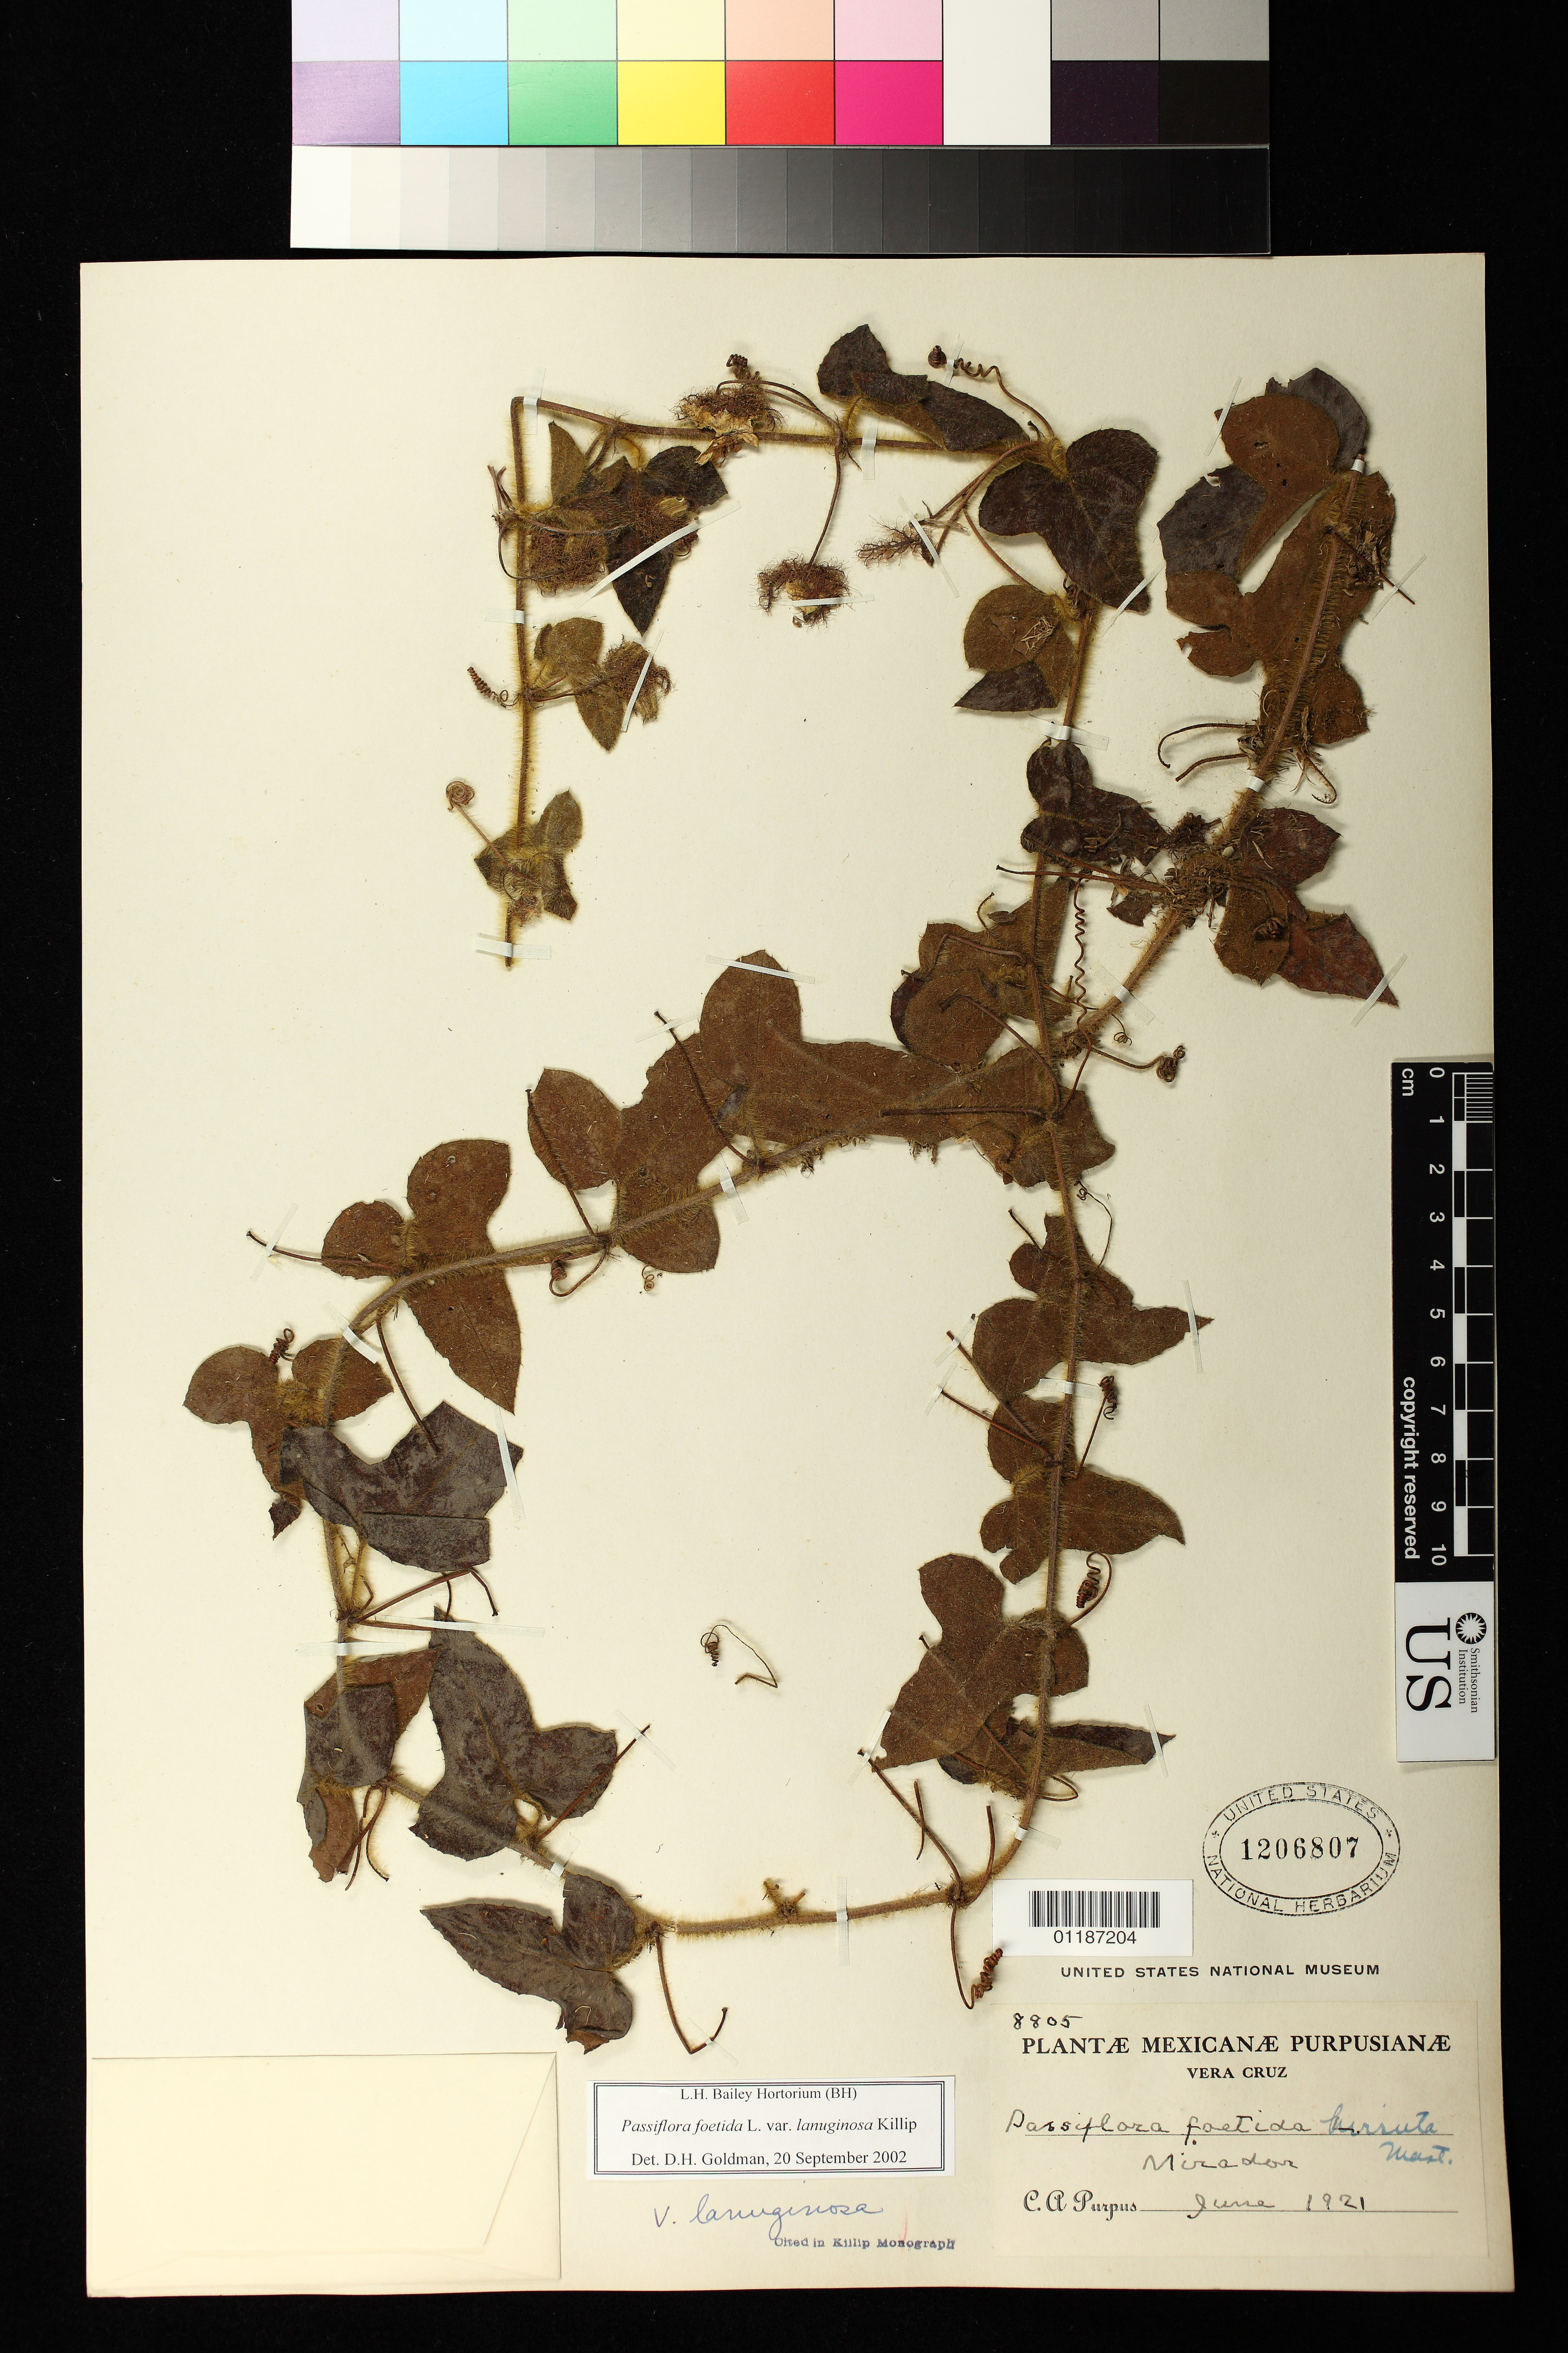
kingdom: Plantae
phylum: Tracheophyta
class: Magnoliopsida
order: Malpighiales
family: Passifloraceae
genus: Passiflora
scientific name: Passiflora foetida var. lanuginosa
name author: Killip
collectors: C. A. Purpus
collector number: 8805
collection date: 1921-06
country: Mexico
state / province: Veracruz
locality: Mirador, Vera Cruz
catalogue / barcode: US 1206807